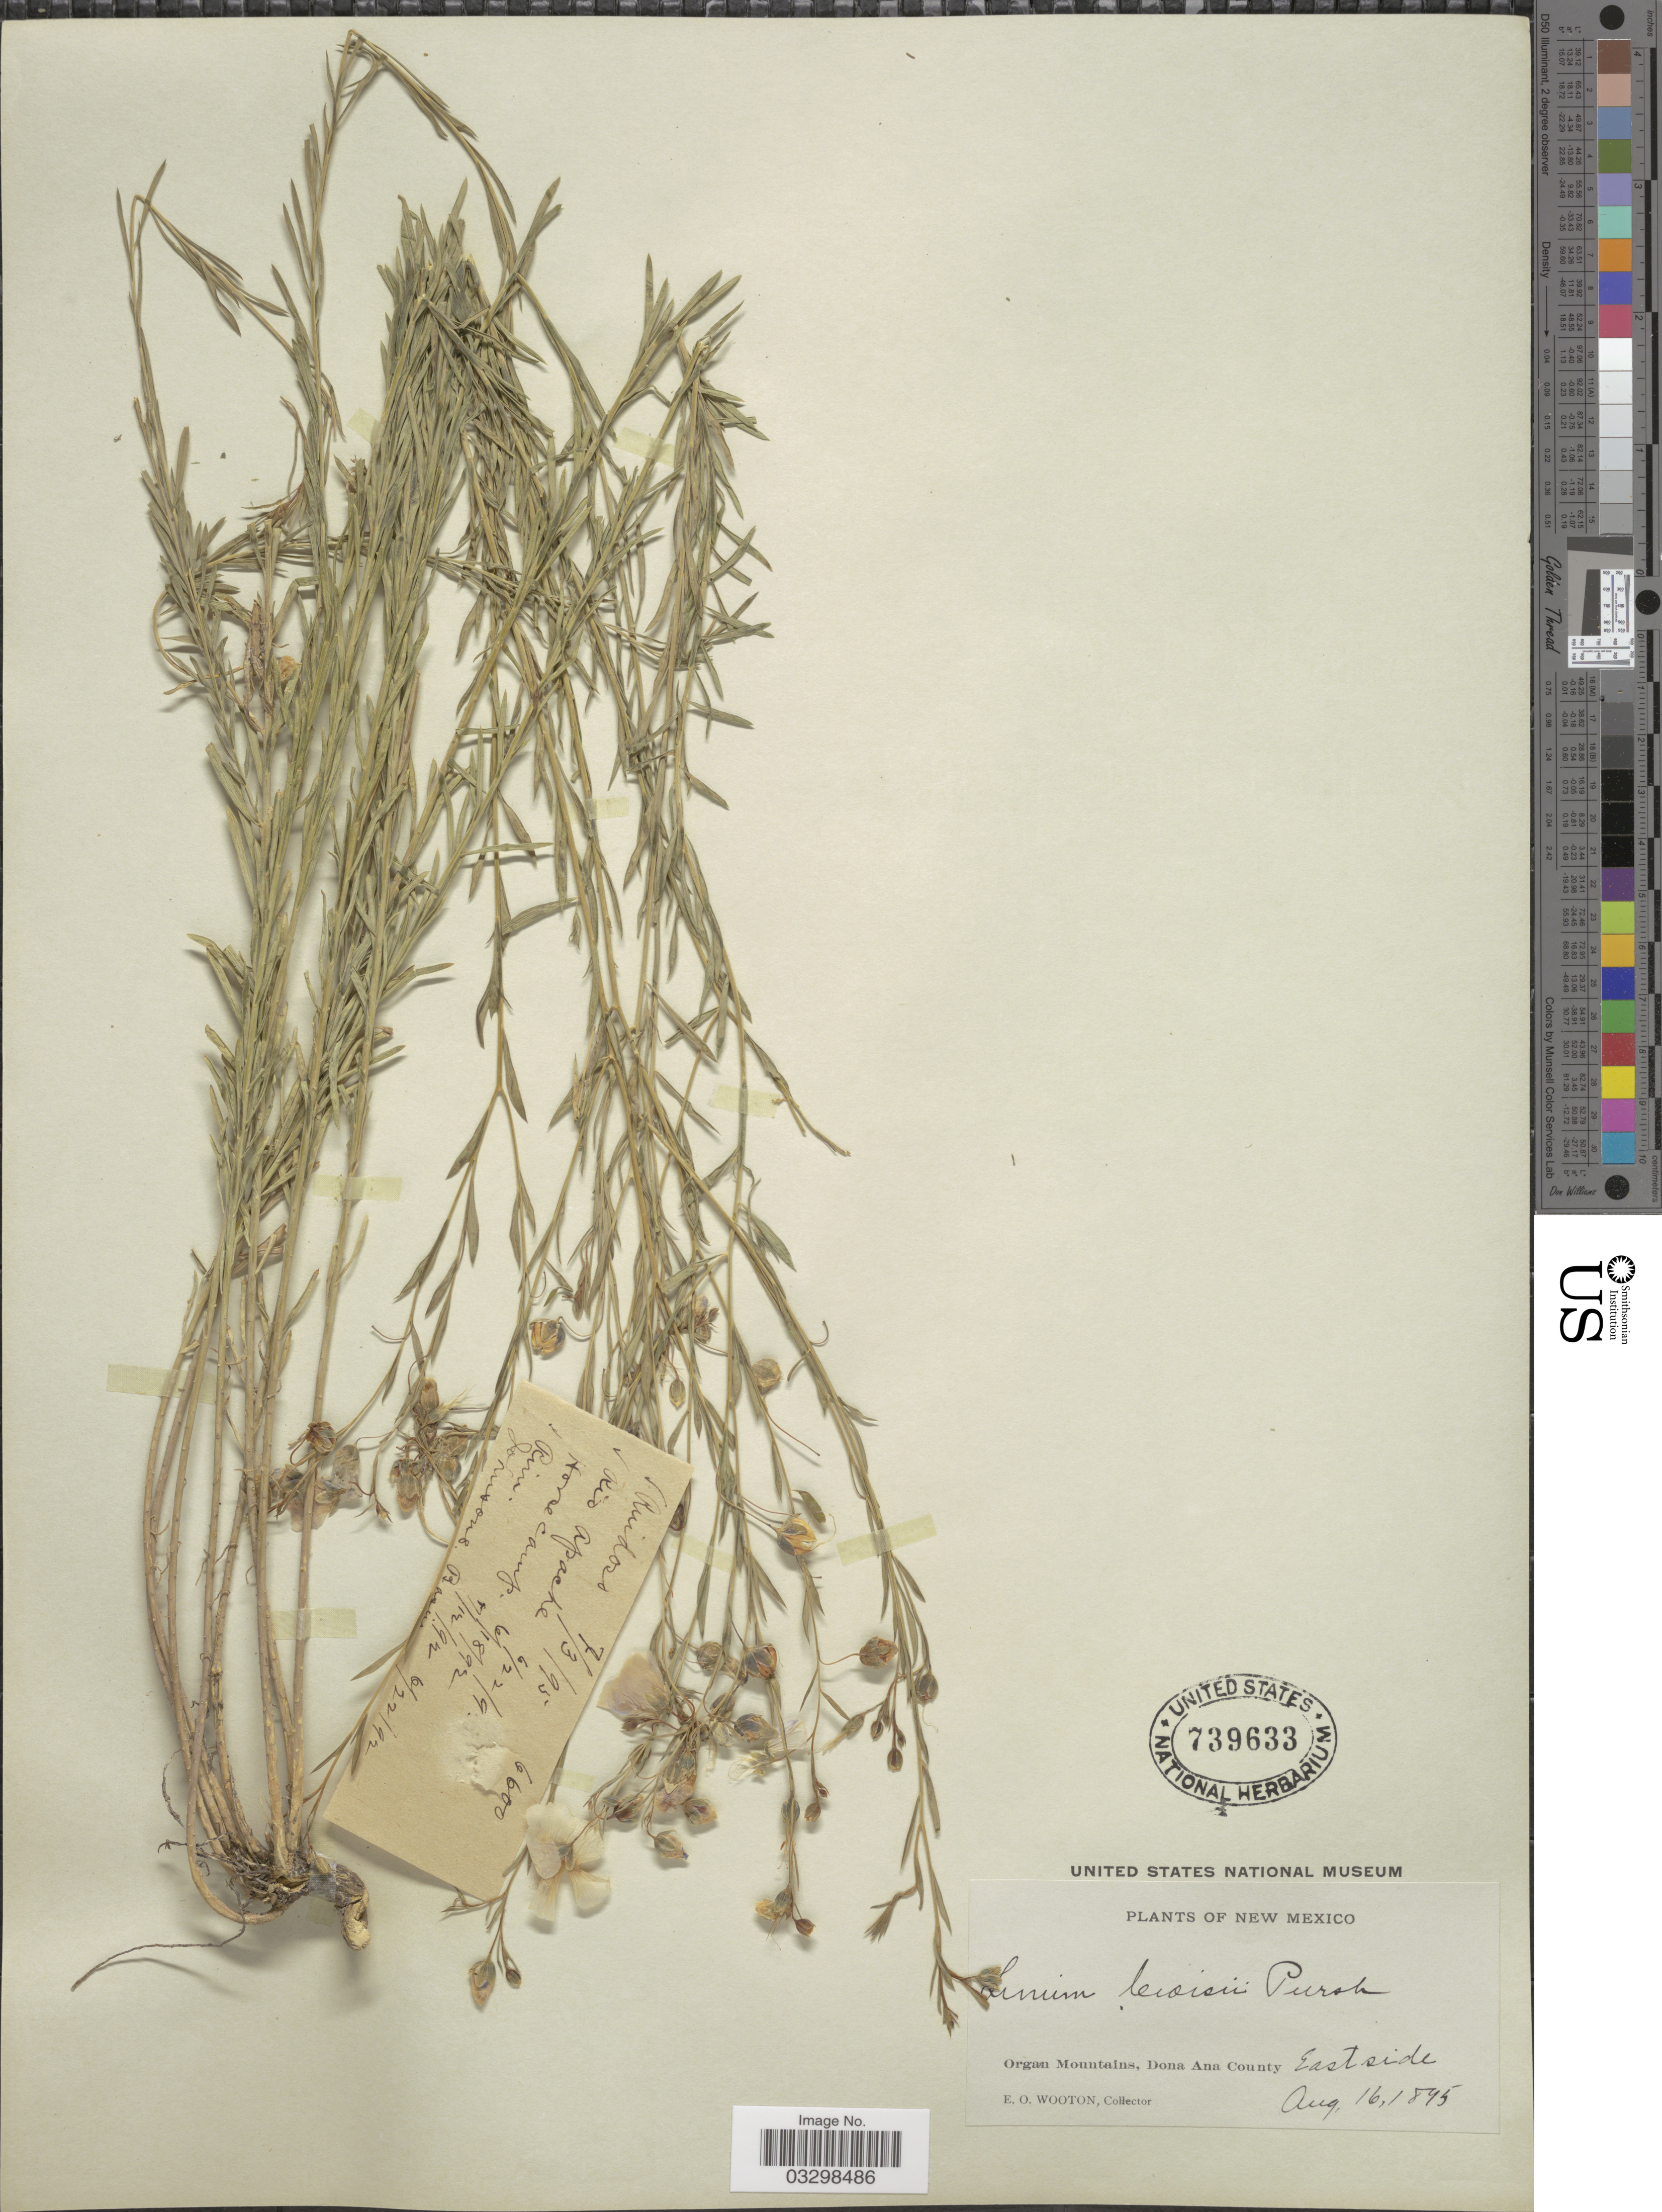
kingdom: Plantae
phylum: Tracheophyta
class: Magnoliopsida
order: Malpighiales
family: Linaceae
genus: Linum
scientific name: Linum lewisii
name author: Pursh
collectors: E. O. Wooton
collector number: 6600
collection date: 1895-08-16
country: United States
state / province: New Mexico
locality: Organ Mountains, Dona Ana County East side.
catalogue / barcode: US 739633